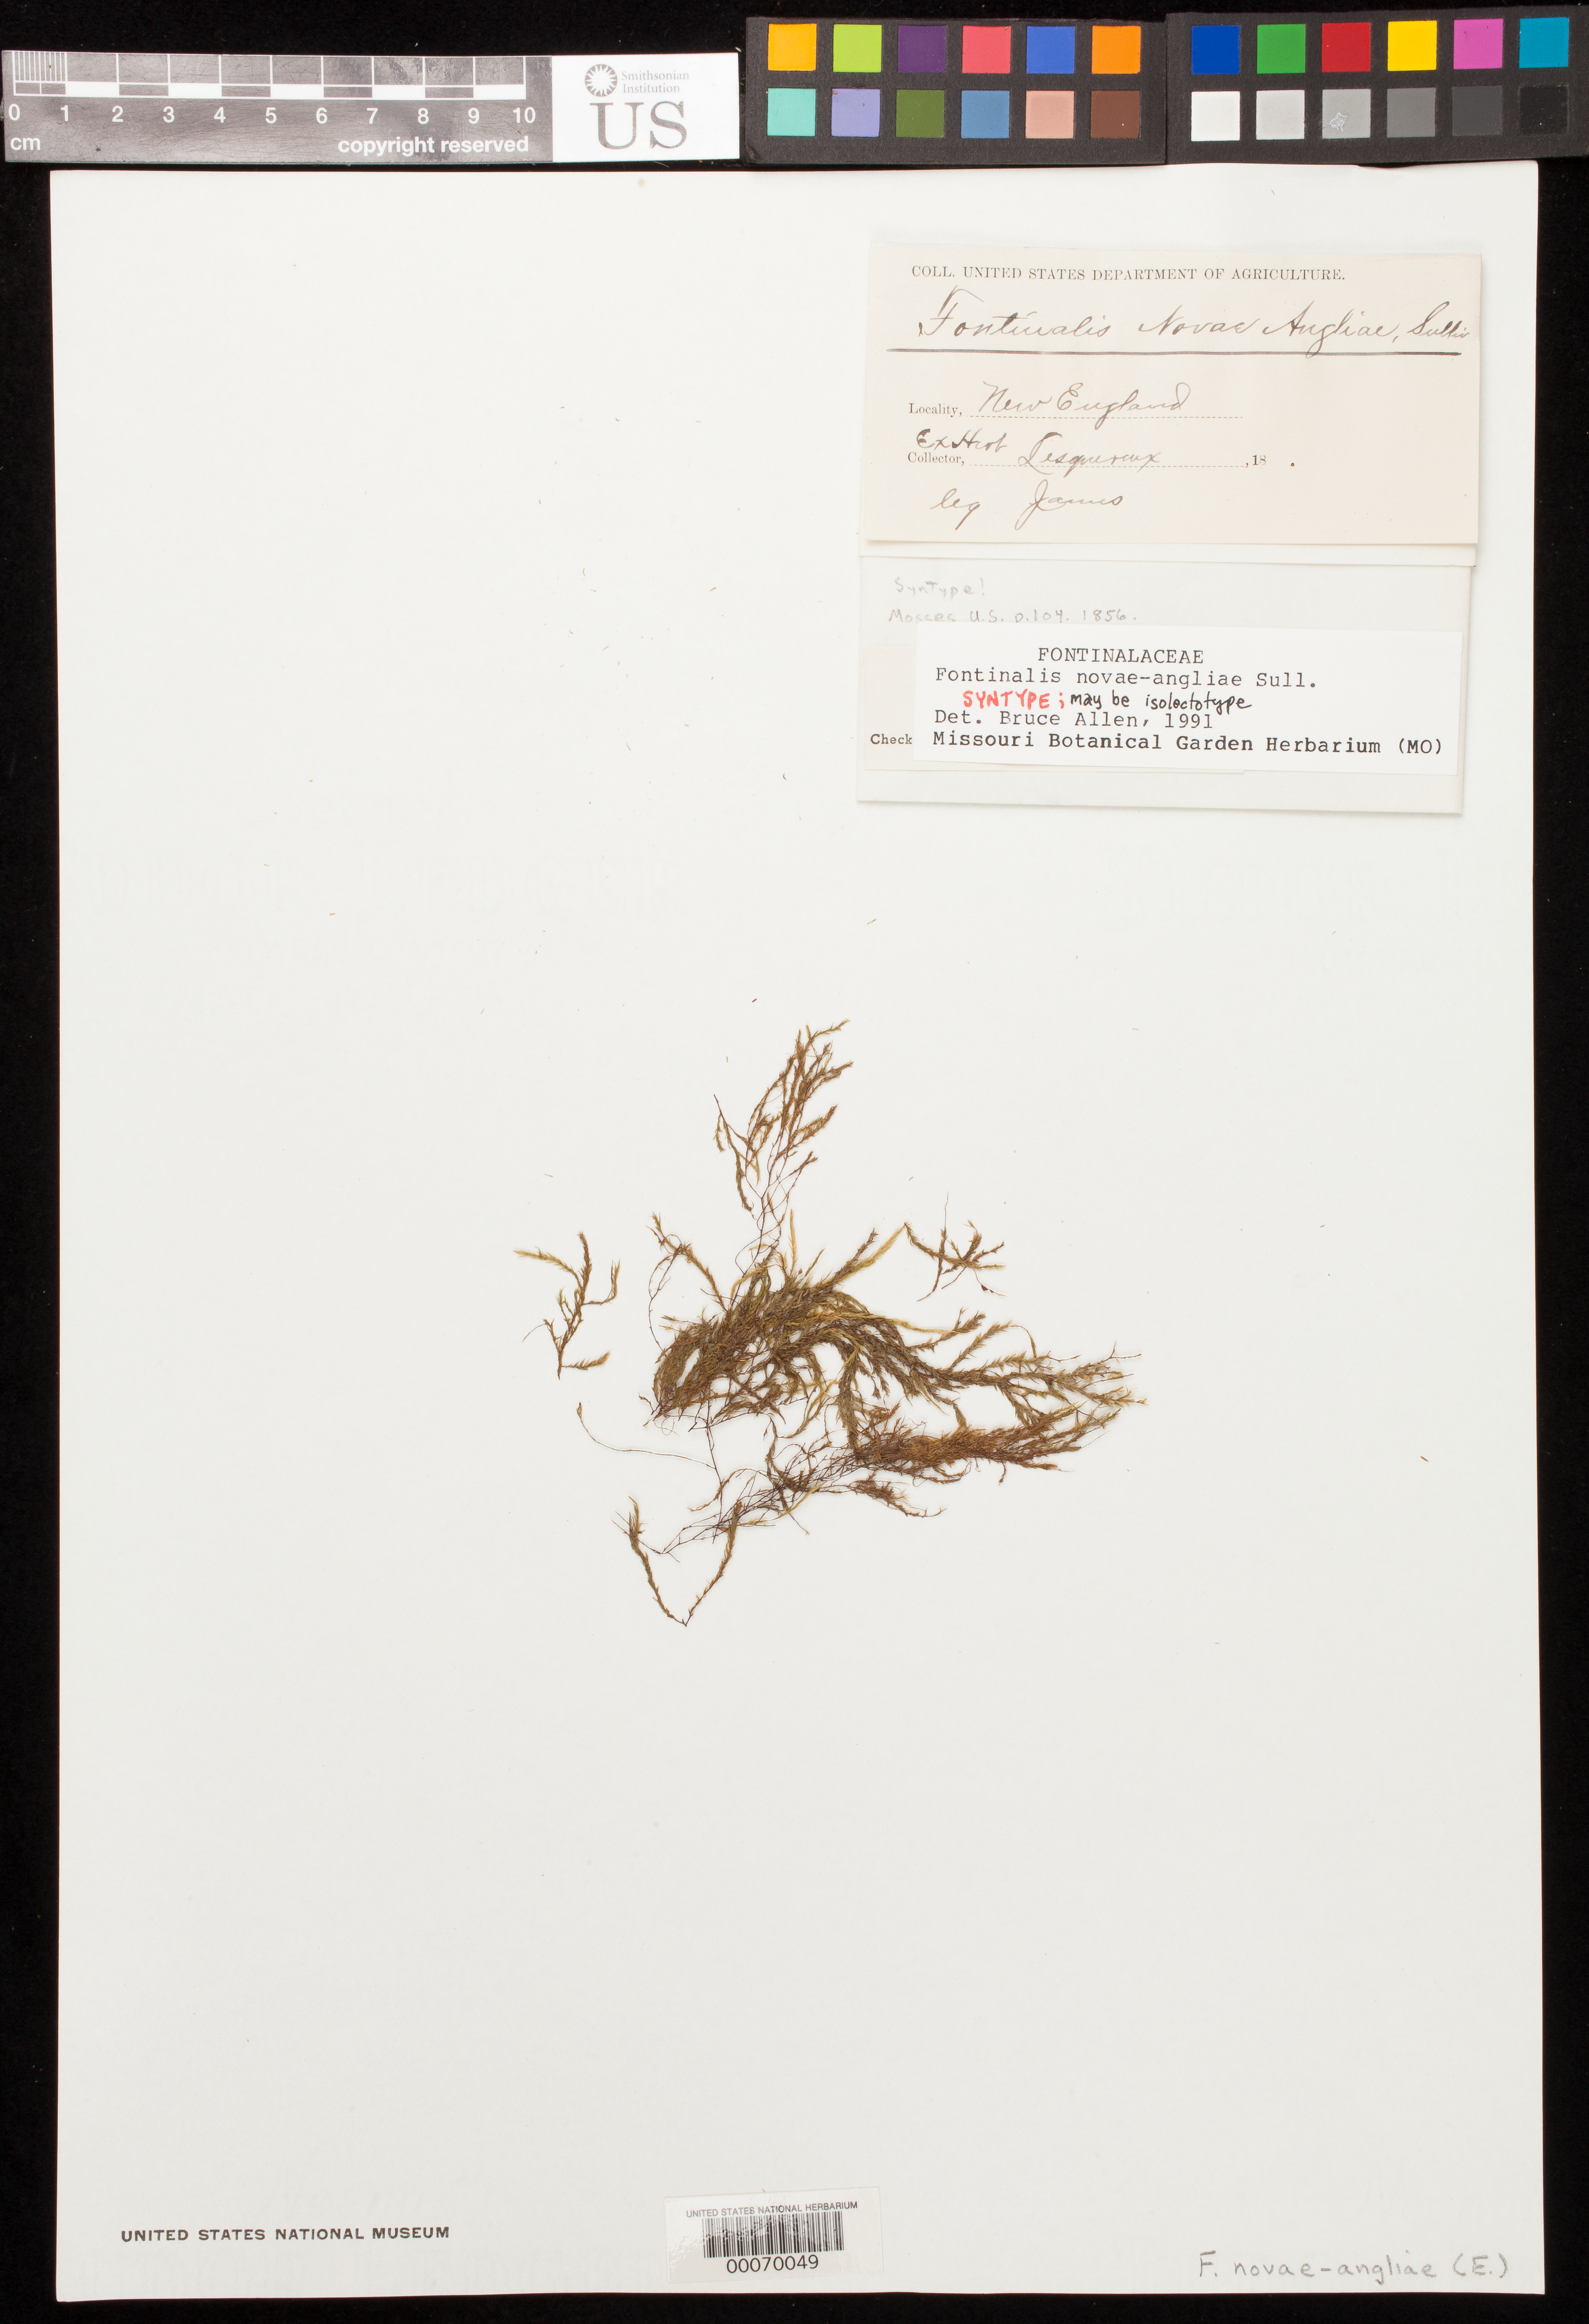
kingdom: Plantae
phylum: Bryophyta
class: Bryopsida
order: Hypnales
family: Fontinalaceae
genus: Fontinalis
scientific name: Fontinalis novae-angliae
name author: Sull.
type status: Syntype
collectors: T. P. James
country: United States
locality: New England.